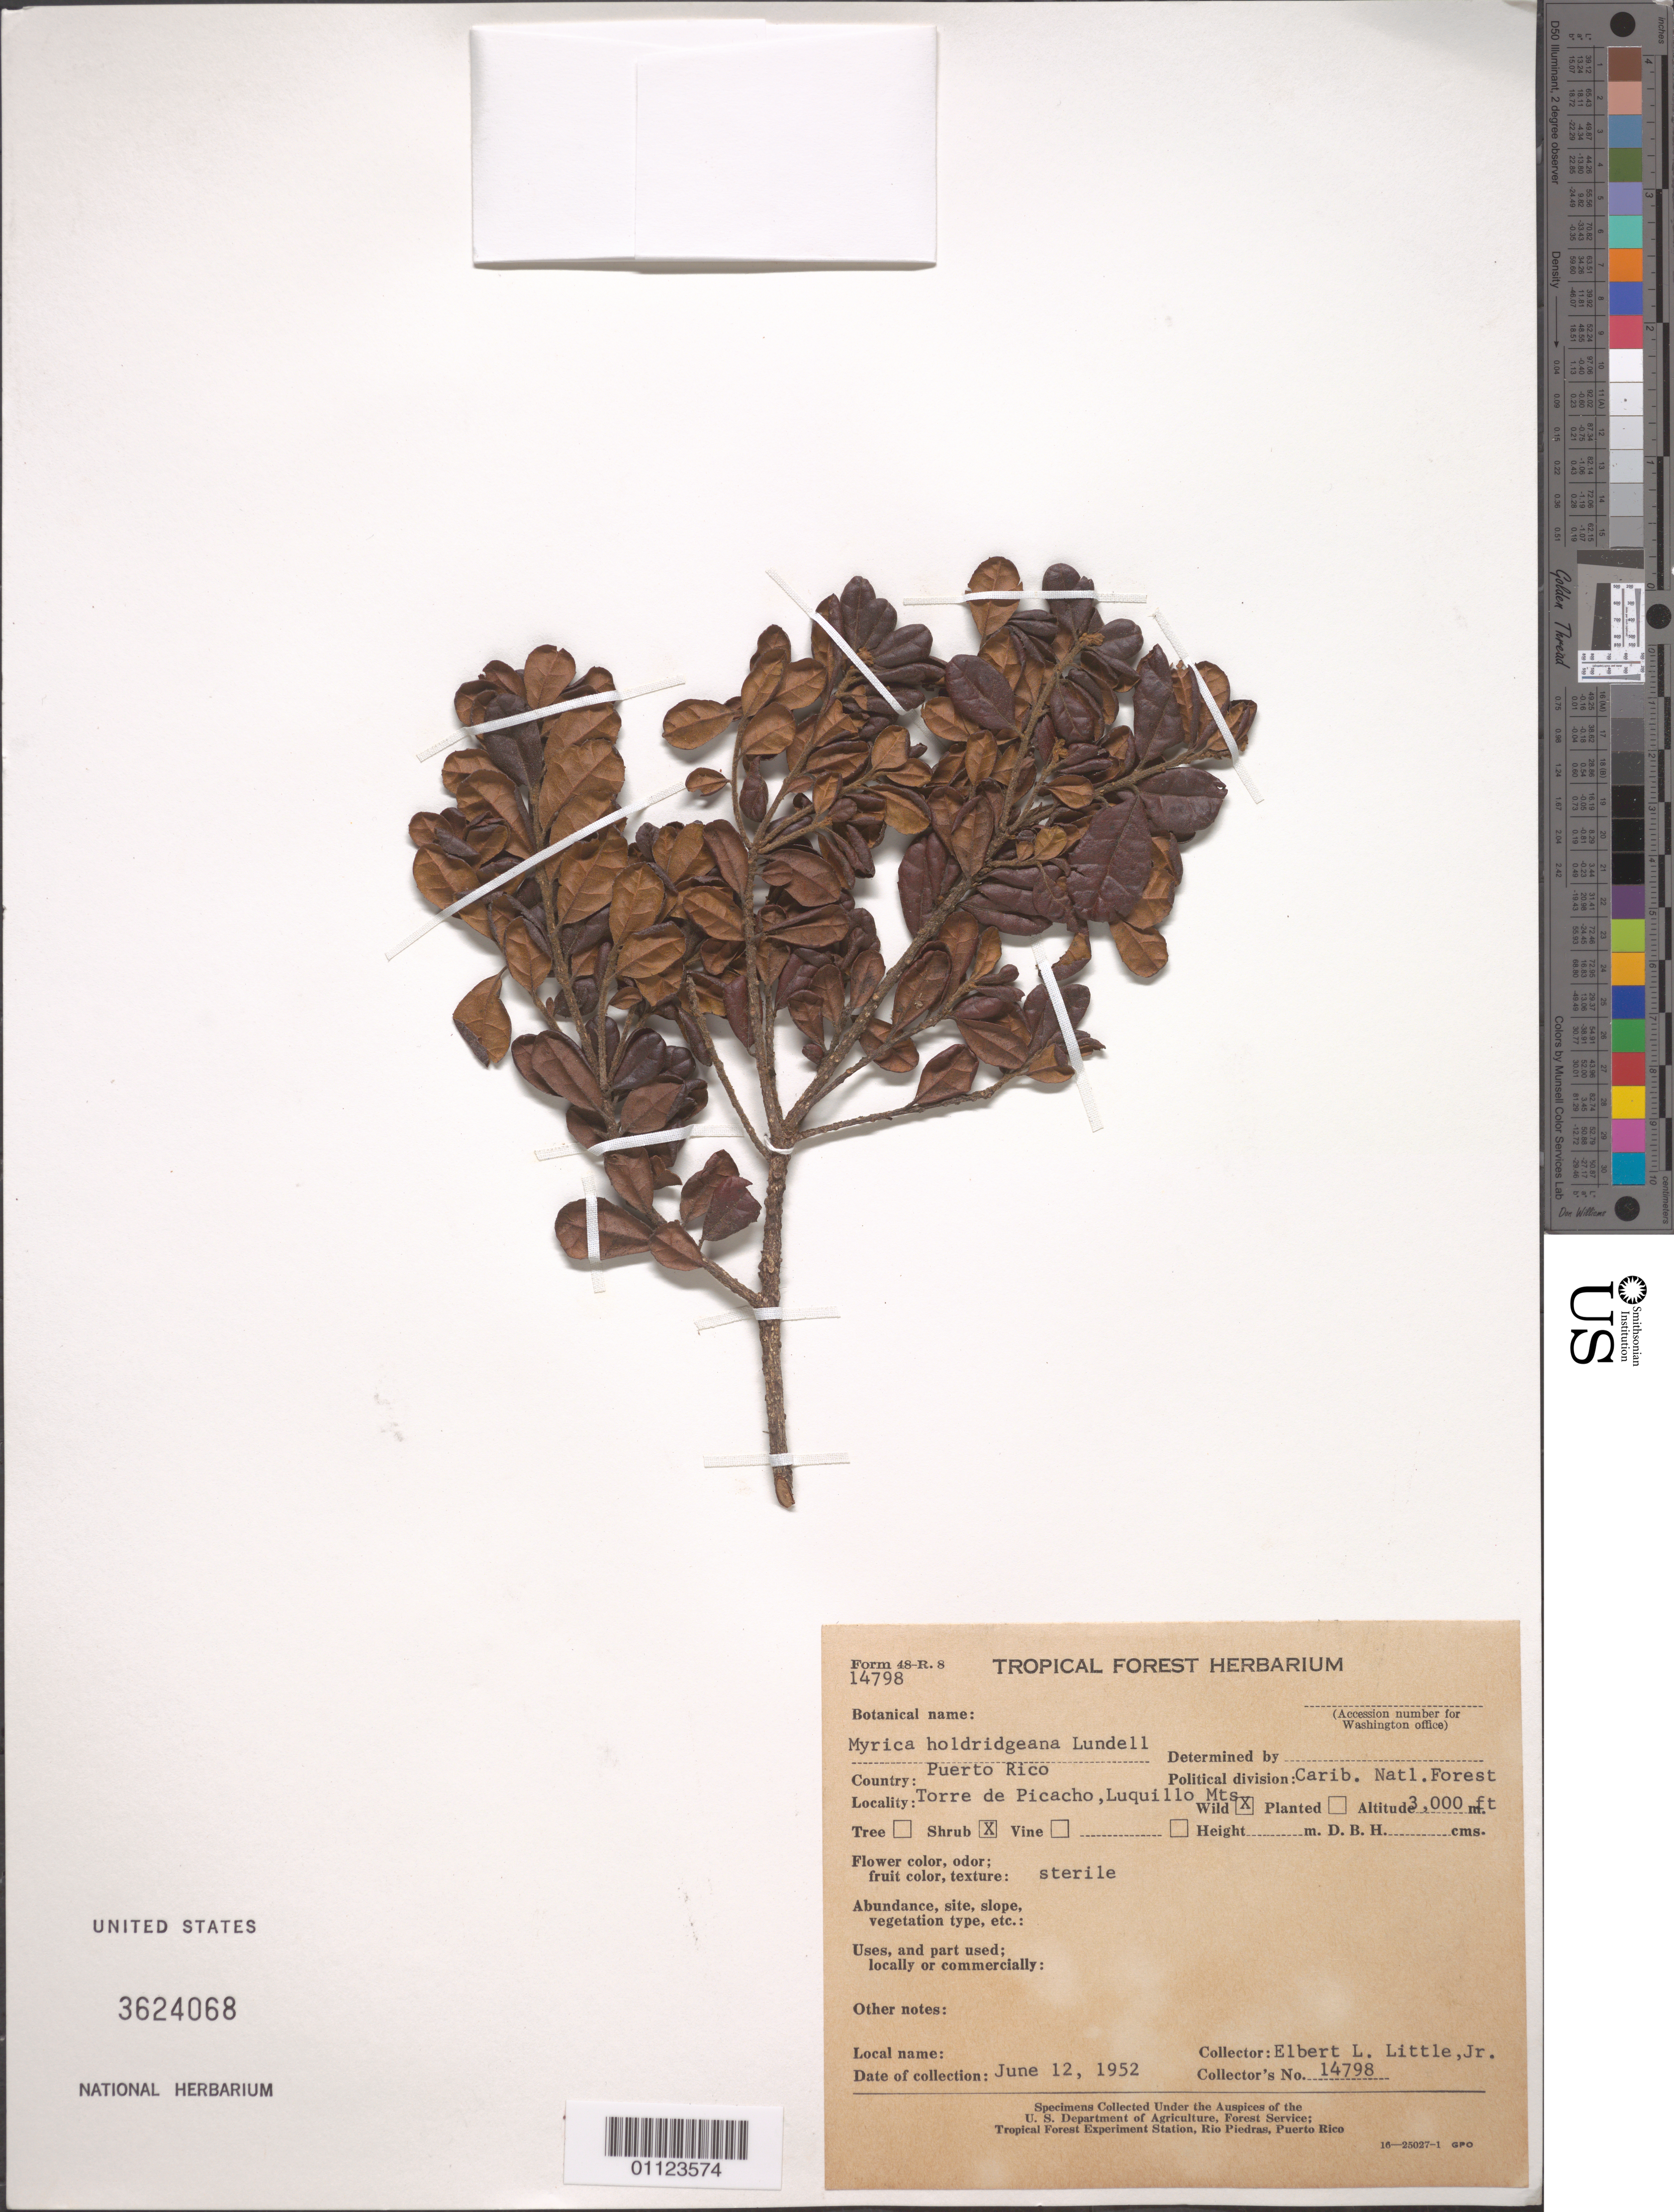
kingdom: Plantae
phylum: Tracheophyta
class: Magnoliopsida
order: Fagales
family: Myricaceae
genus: Morella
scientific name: Morella holdridgeana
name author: (Lundell) Wilbur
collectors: E. L. Little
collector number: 14798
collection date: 1952-06-12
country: Puerto Rico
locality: Caribbean Nat'l. Forest, Luquillo Mts., Torre de Picacho.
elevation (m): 914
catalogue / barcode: US 3624068